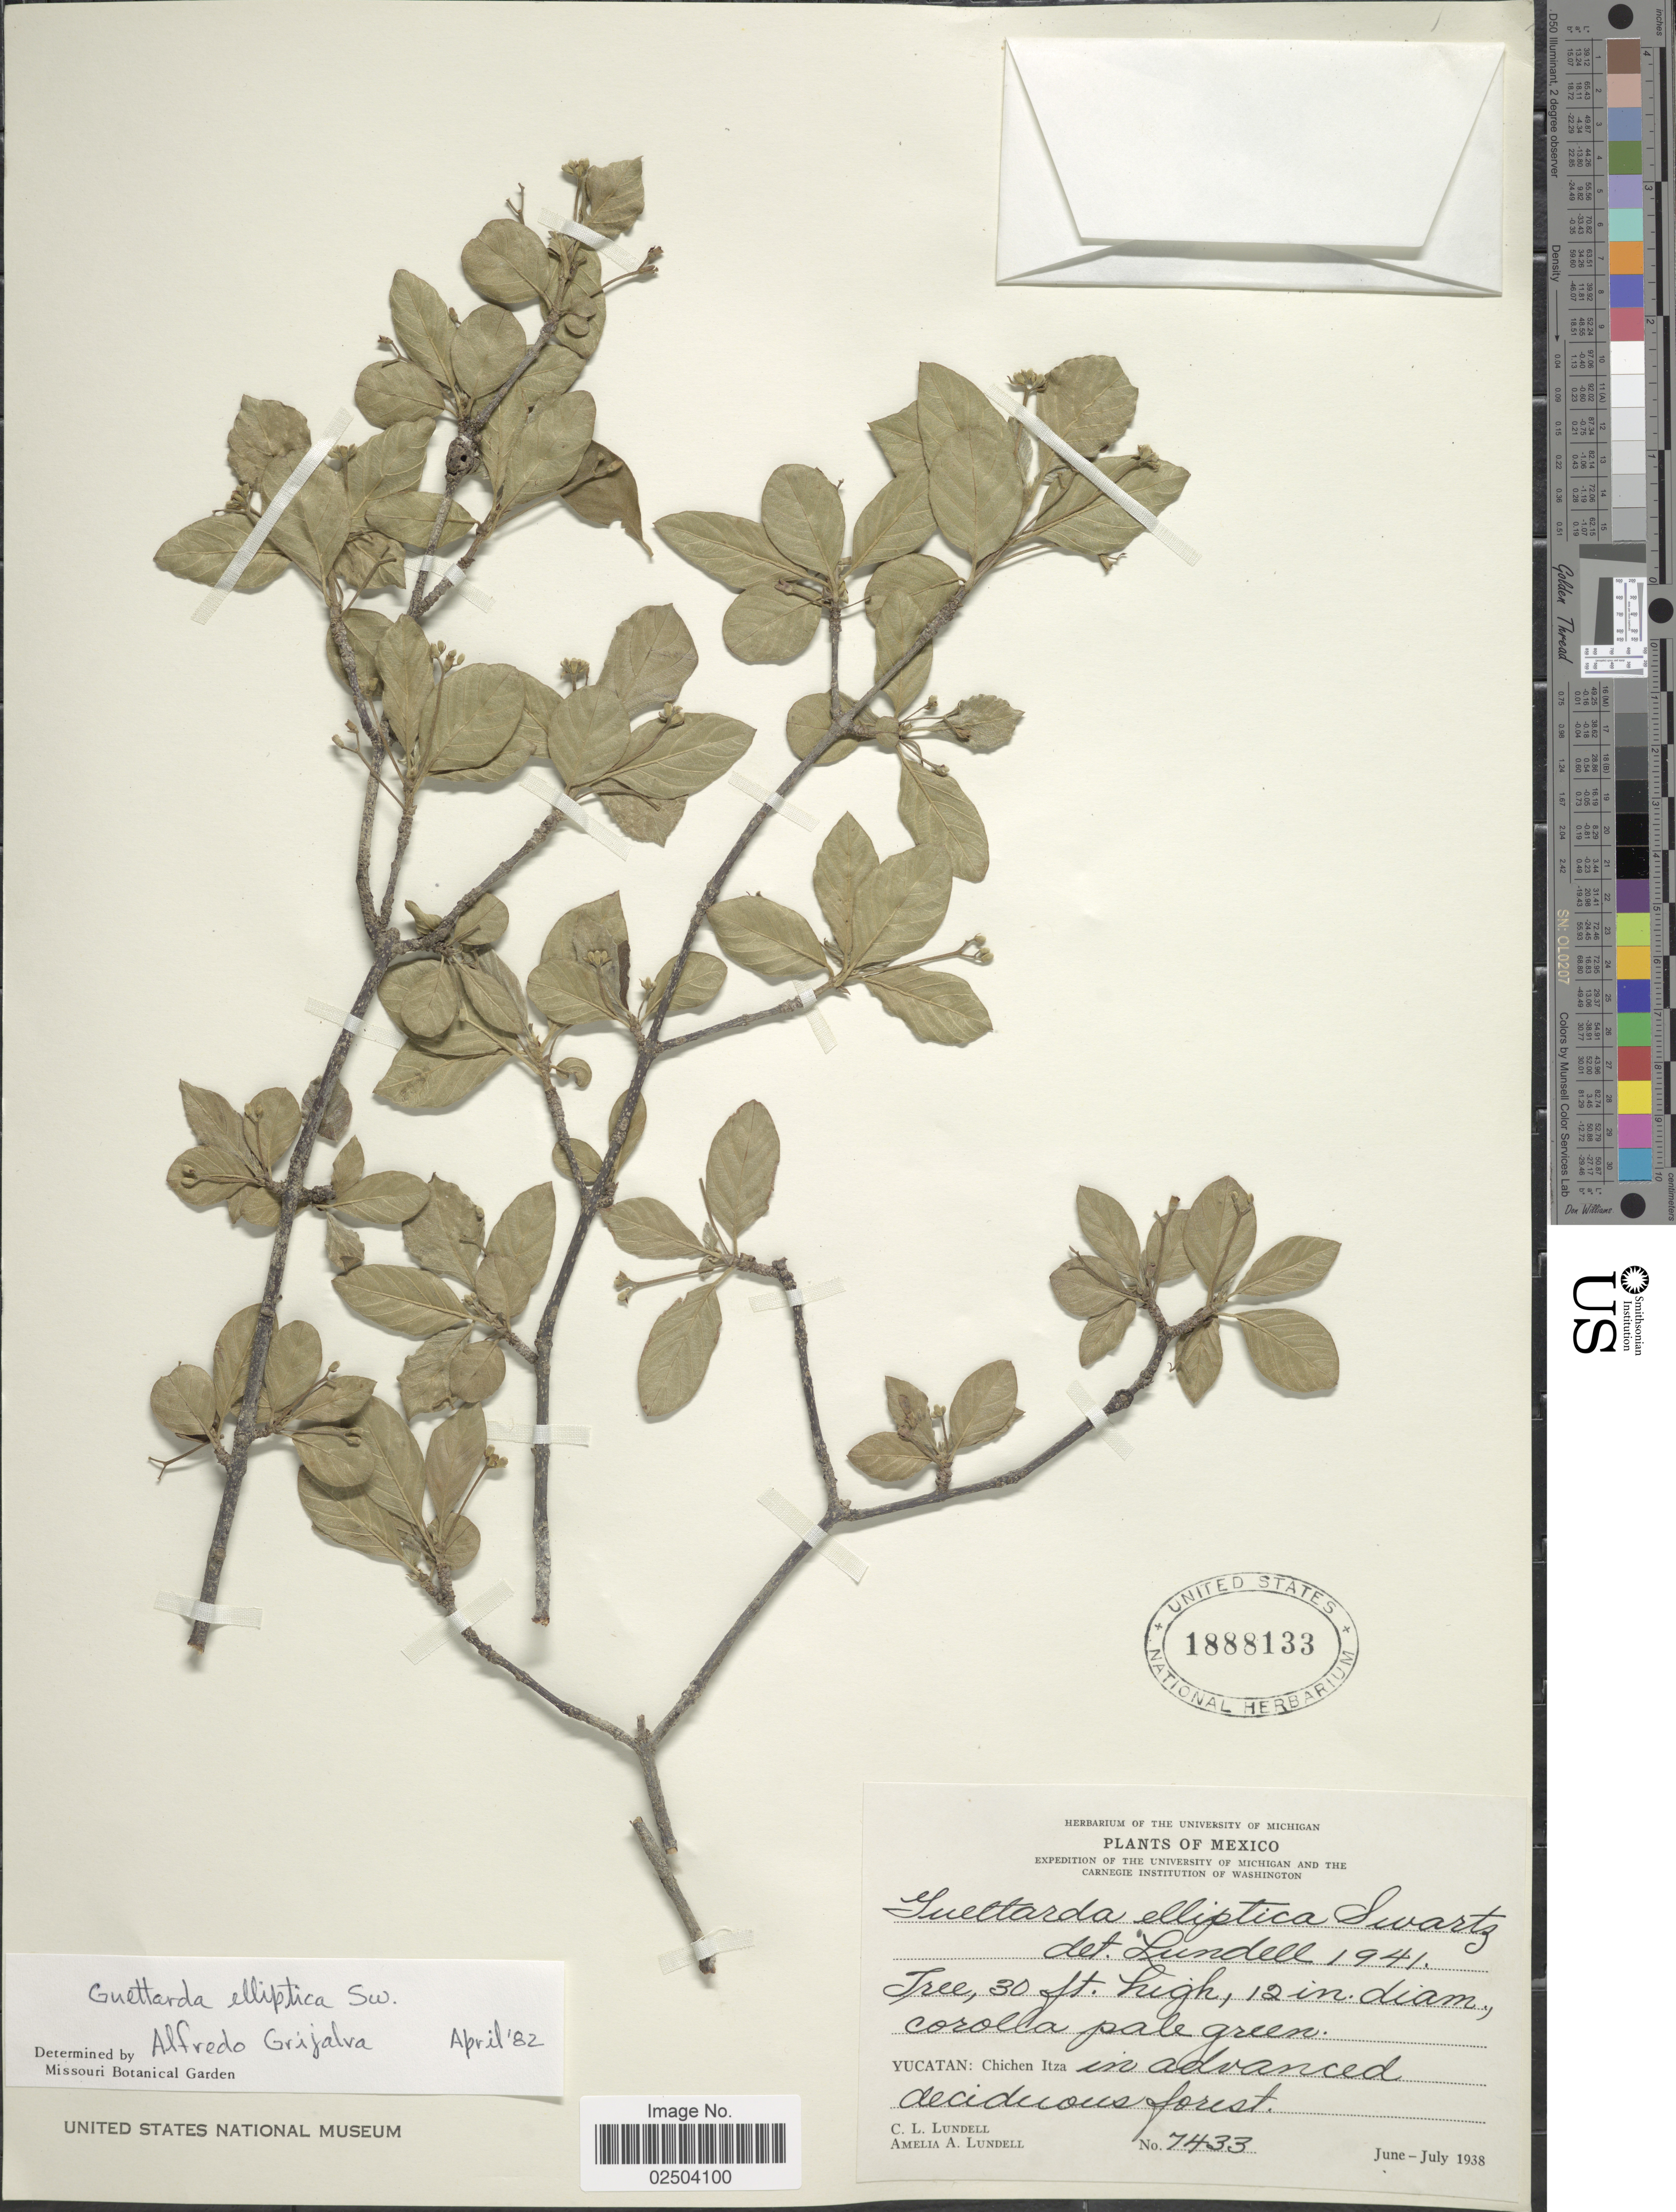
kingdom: Plantae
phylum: Tracheophyta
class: Magnoliopsida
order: Gentianales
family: Rubiaceae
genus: Guettarda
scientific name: Guettarda elliptica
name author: Sw.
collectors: C. L. Lundell & A. A. Lundell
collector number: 7433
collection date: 1938-06/1938-07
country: Mexico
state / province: Yucatán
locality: Chichen Itza in advanced deciduous forest.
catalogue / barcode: US 1888133